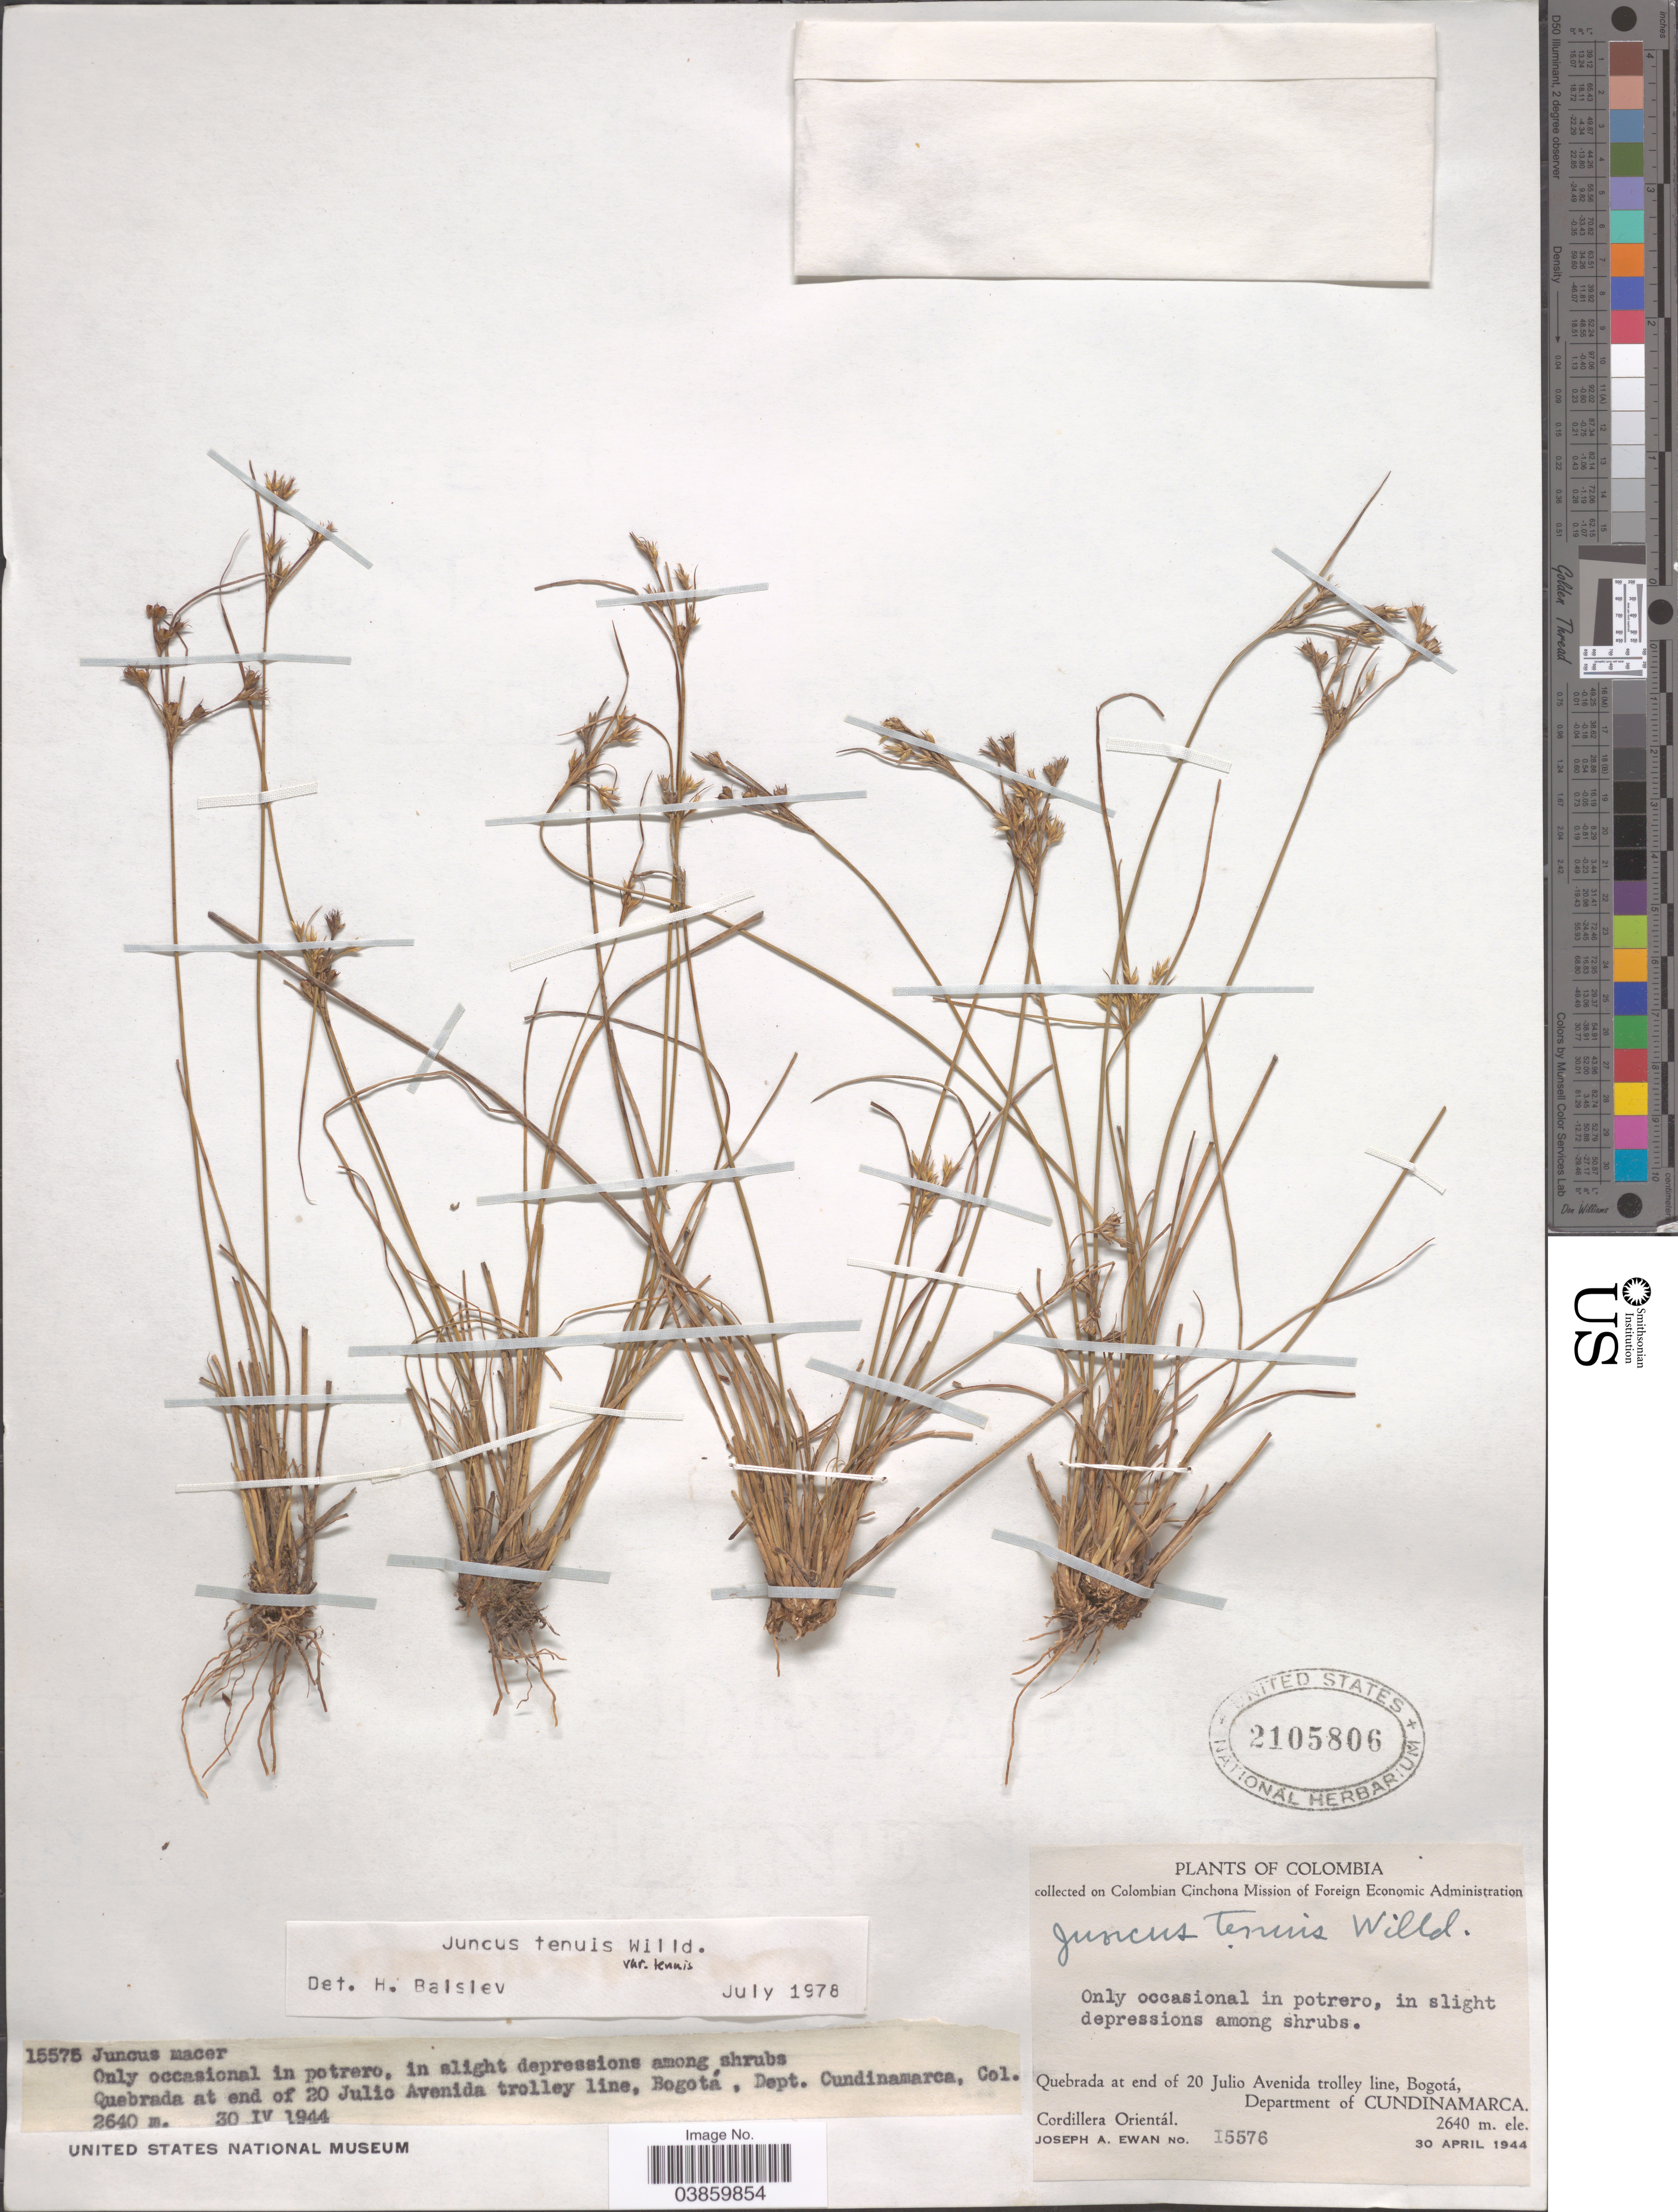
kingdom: Plantae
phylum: Tracheophyta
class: Liliopsida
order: Poales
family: Juncaceae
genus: Juncus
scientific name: Juncus tenuis var. tenuis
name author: Willd.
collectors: J. A. Ewan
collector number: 15576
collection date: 1944-04-30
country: Colombia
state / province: Cundinamarca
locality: Quebrada at end of 20 Julio Avenida trolley line, Bogotá, Department of Cundinamarca.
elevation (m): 2640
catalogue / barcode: US 2105806